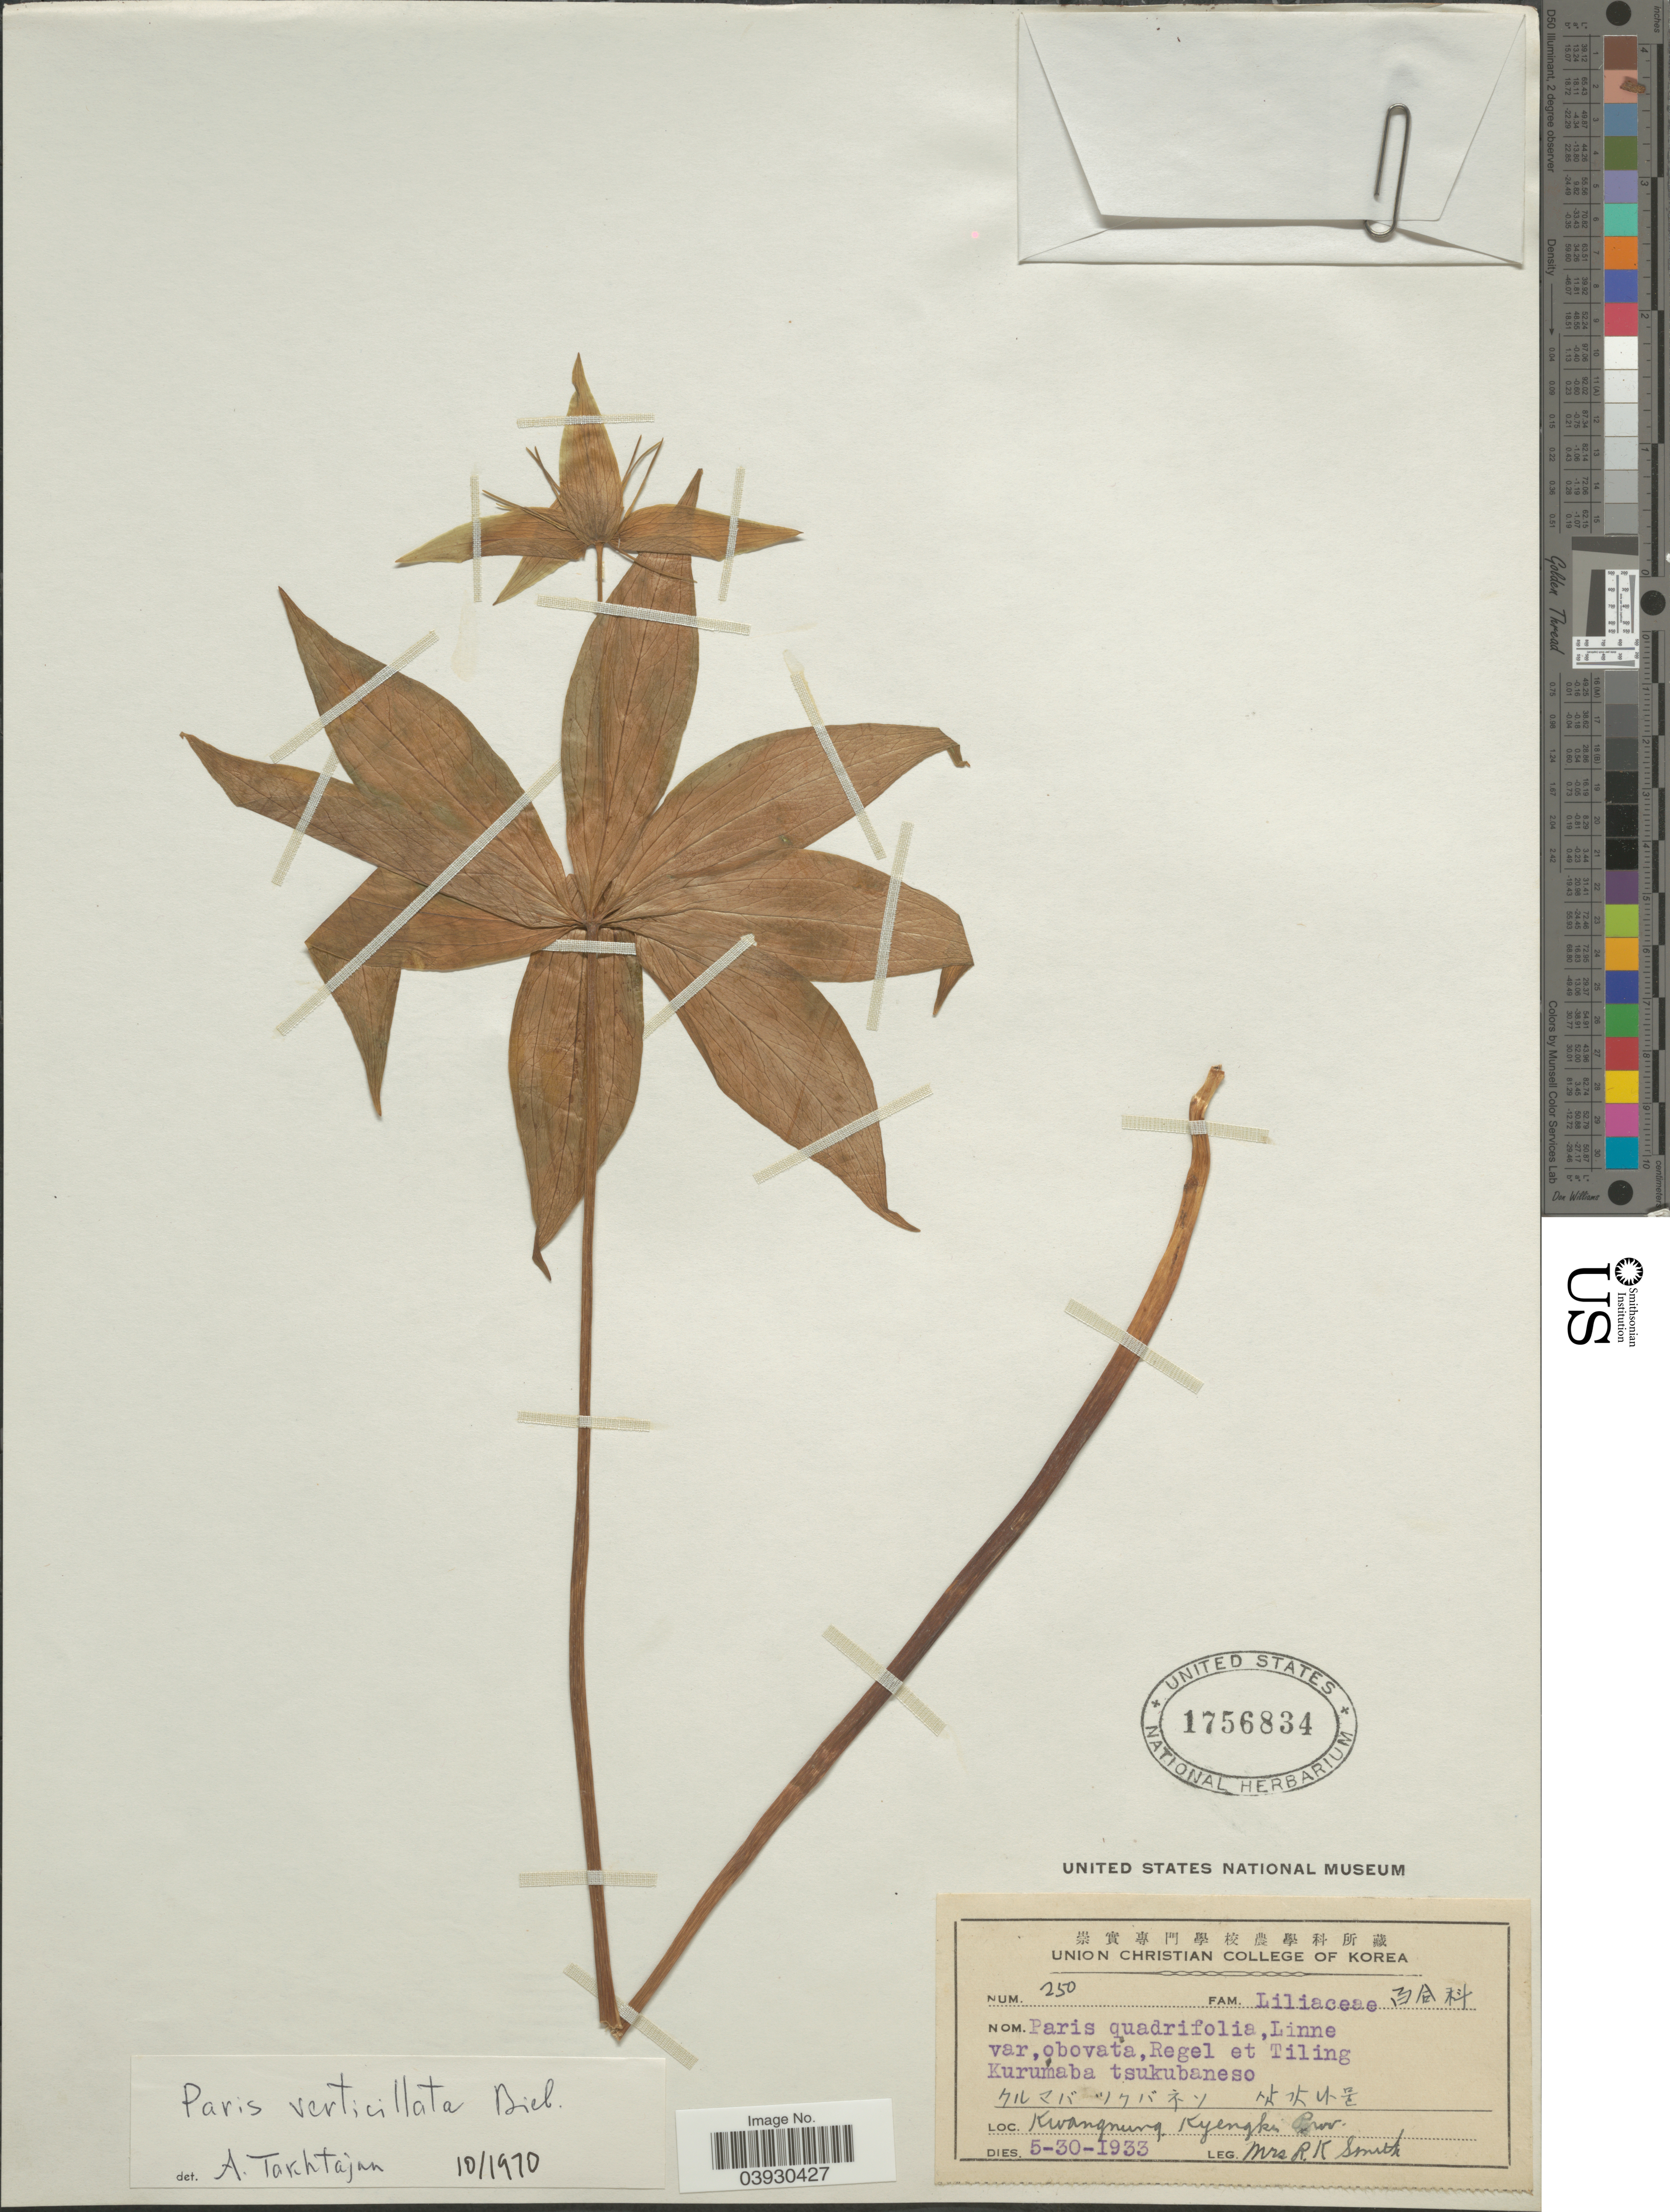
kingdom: Plantae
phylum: Tracheophyta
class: Liliopsida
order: Liliales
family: Melanthiaceae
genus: Paris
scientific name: Paris verticillata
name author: M. Bieb.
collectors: Mrs. R. K. Smith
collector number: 250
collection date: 1933-05-30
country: South Korea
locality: Kwangnung. Kyengki Co.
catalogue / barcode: US 1756834